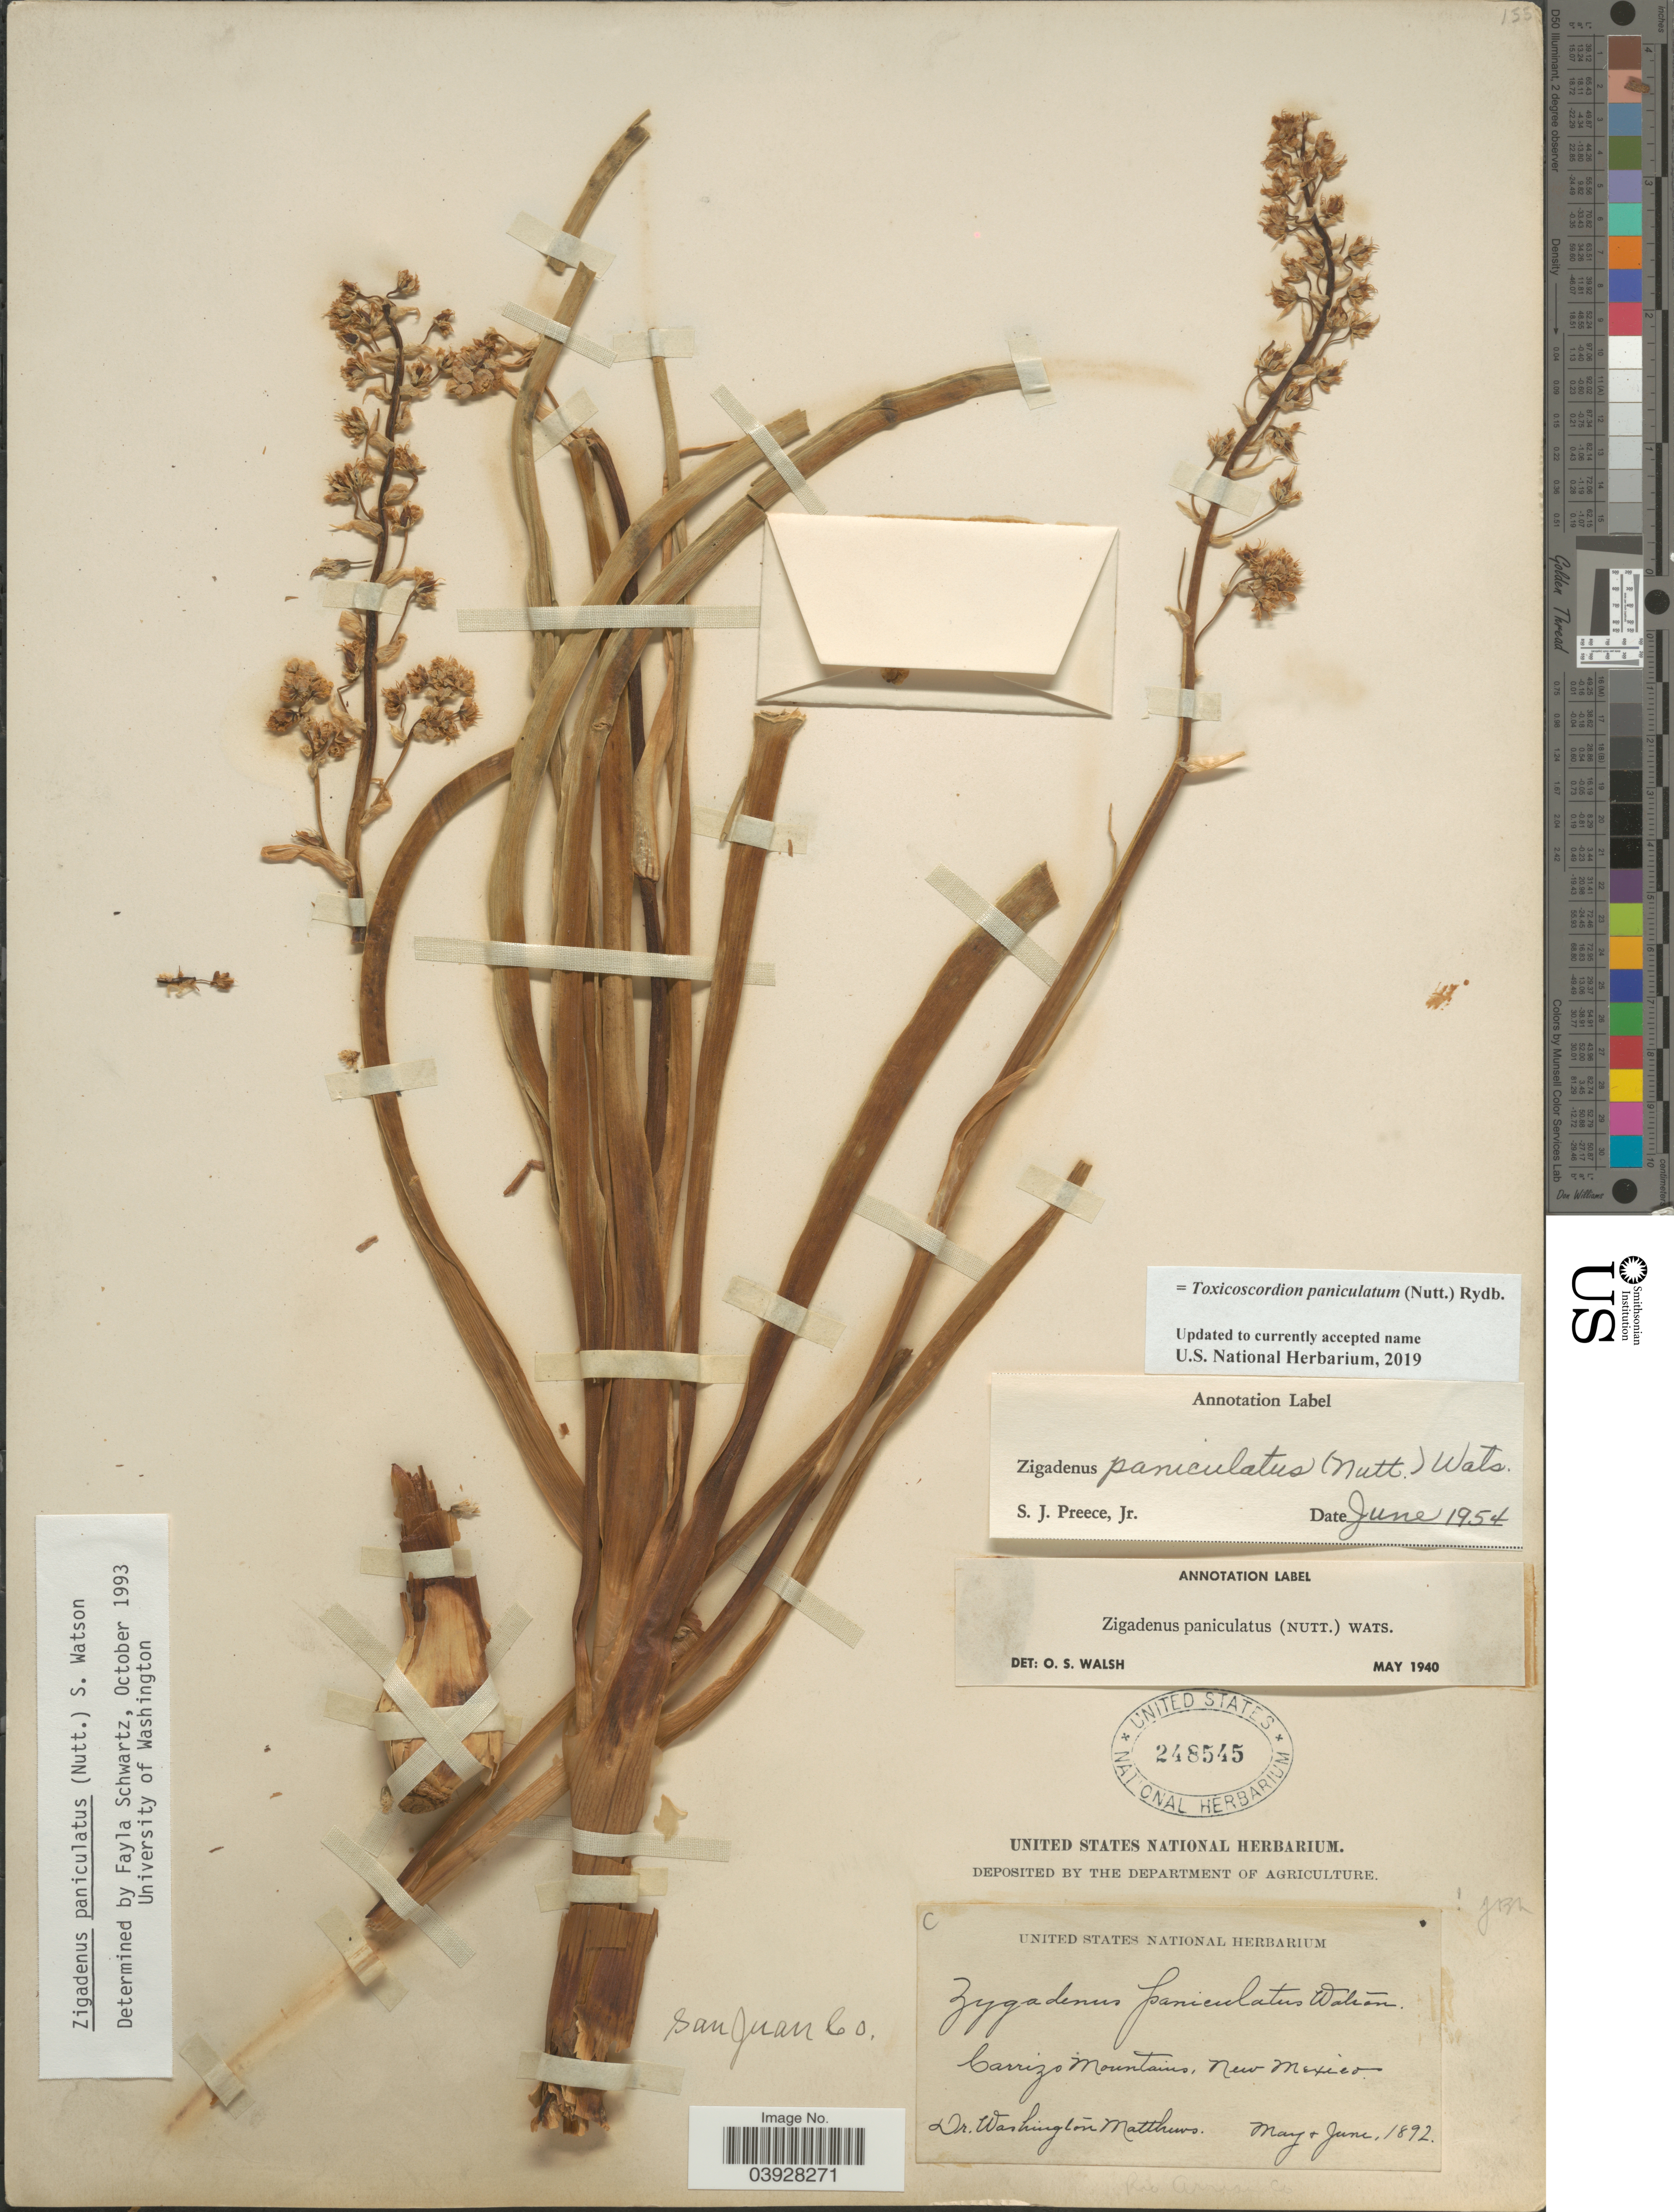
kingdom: Plantae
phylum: Tracheophyta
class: Liliopsida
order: Liliales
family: Melanthiaceae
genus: Toxicoscordion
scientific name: Toxicoscordion paniculatum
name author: (Nutt.) Rydb.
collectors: W. Matthews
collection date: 1892-05/1892-06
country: United States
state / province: New Mexico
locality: Carrizo Mountains. San Juan Co.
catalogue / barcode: US 248545